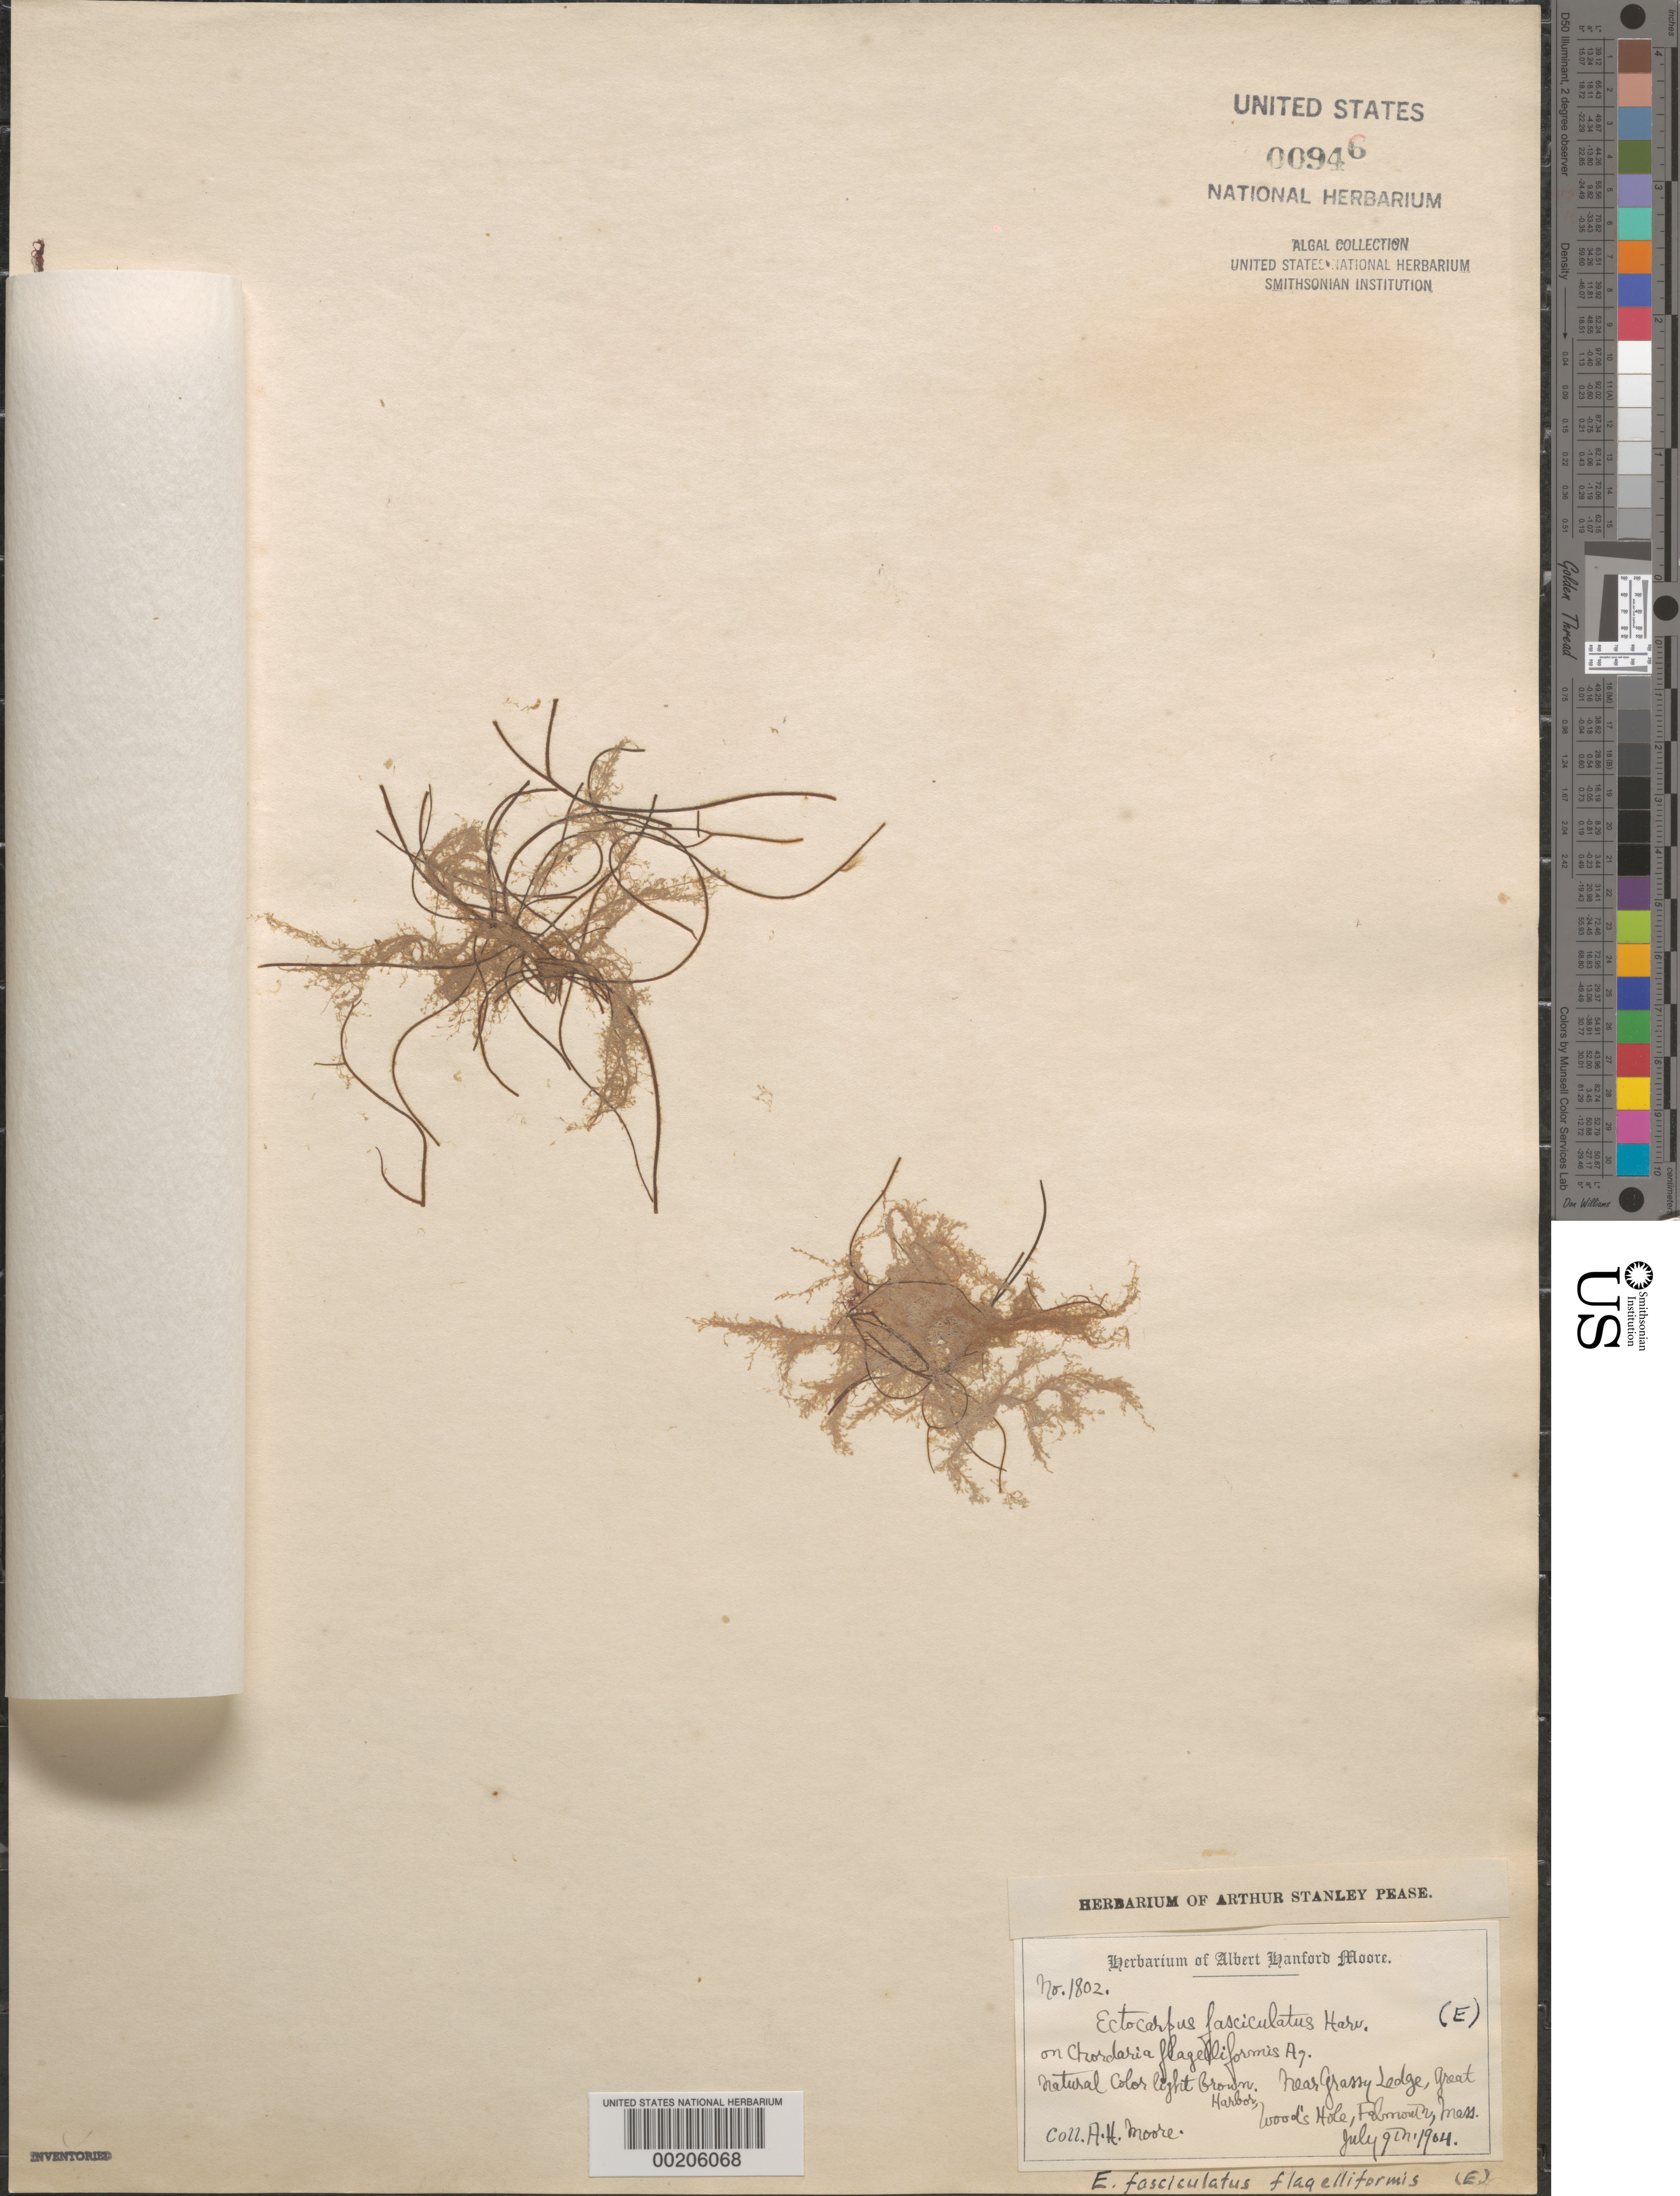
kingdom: Chromista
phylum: Ochrophyta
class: Phaeophyceae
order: Ectocarpales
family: Ectocarpaceae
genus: Ectocarpus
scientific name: Ectocarpus fasciculatus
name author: Harv.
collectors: A. H. Moore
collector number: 1802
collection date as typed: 09 Jul 1904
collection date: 1904-07-09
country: United States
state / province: Massachusetts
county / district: Barnstable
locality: Woods Hole, Great Harbor, near Grassy Ledge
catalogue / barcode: US 946